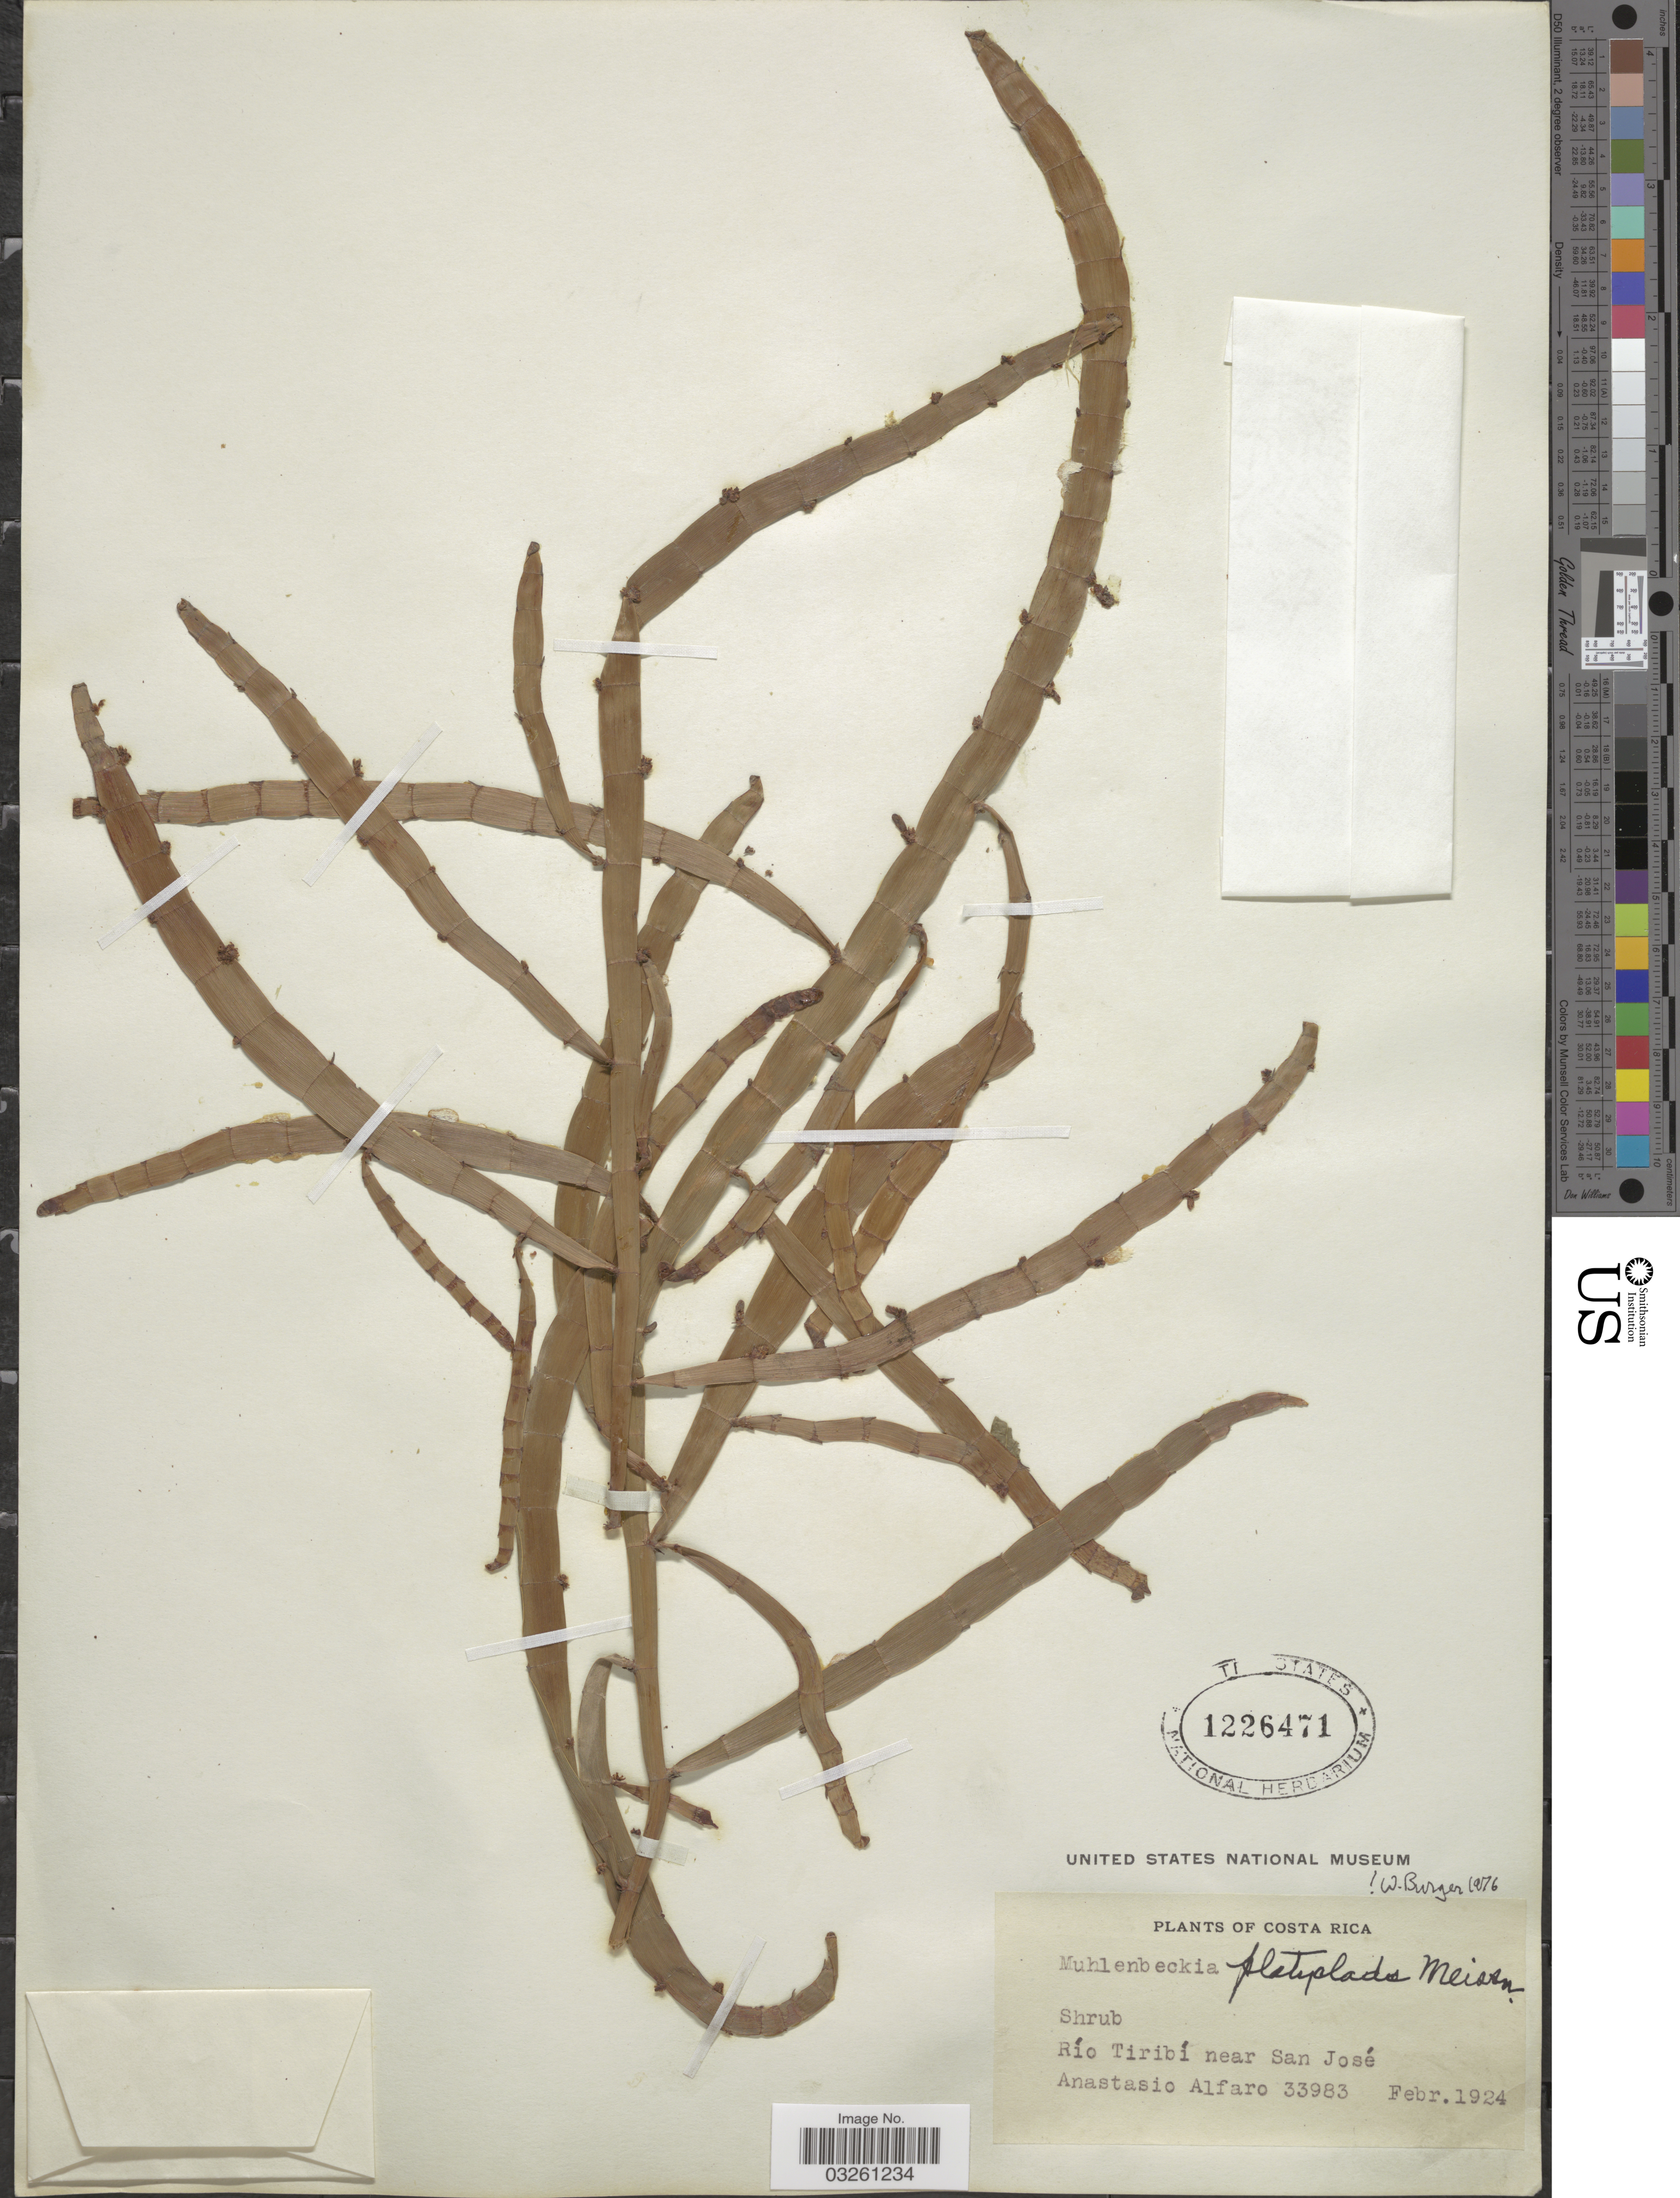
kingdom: Plantae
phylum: Tracheophyta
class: Magnoliopsida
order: Caryophyllales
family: Polygonaceae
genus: Muehlenbeckia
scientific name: Muehlenbeckia platyclada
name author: (F. Muell.) Meisn.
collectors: A. Alfaro Gonzalez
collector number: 33983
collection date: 1924-02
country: Costa Rica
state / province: San José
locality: Río Tiribí near San José.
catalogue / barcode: US 1226471